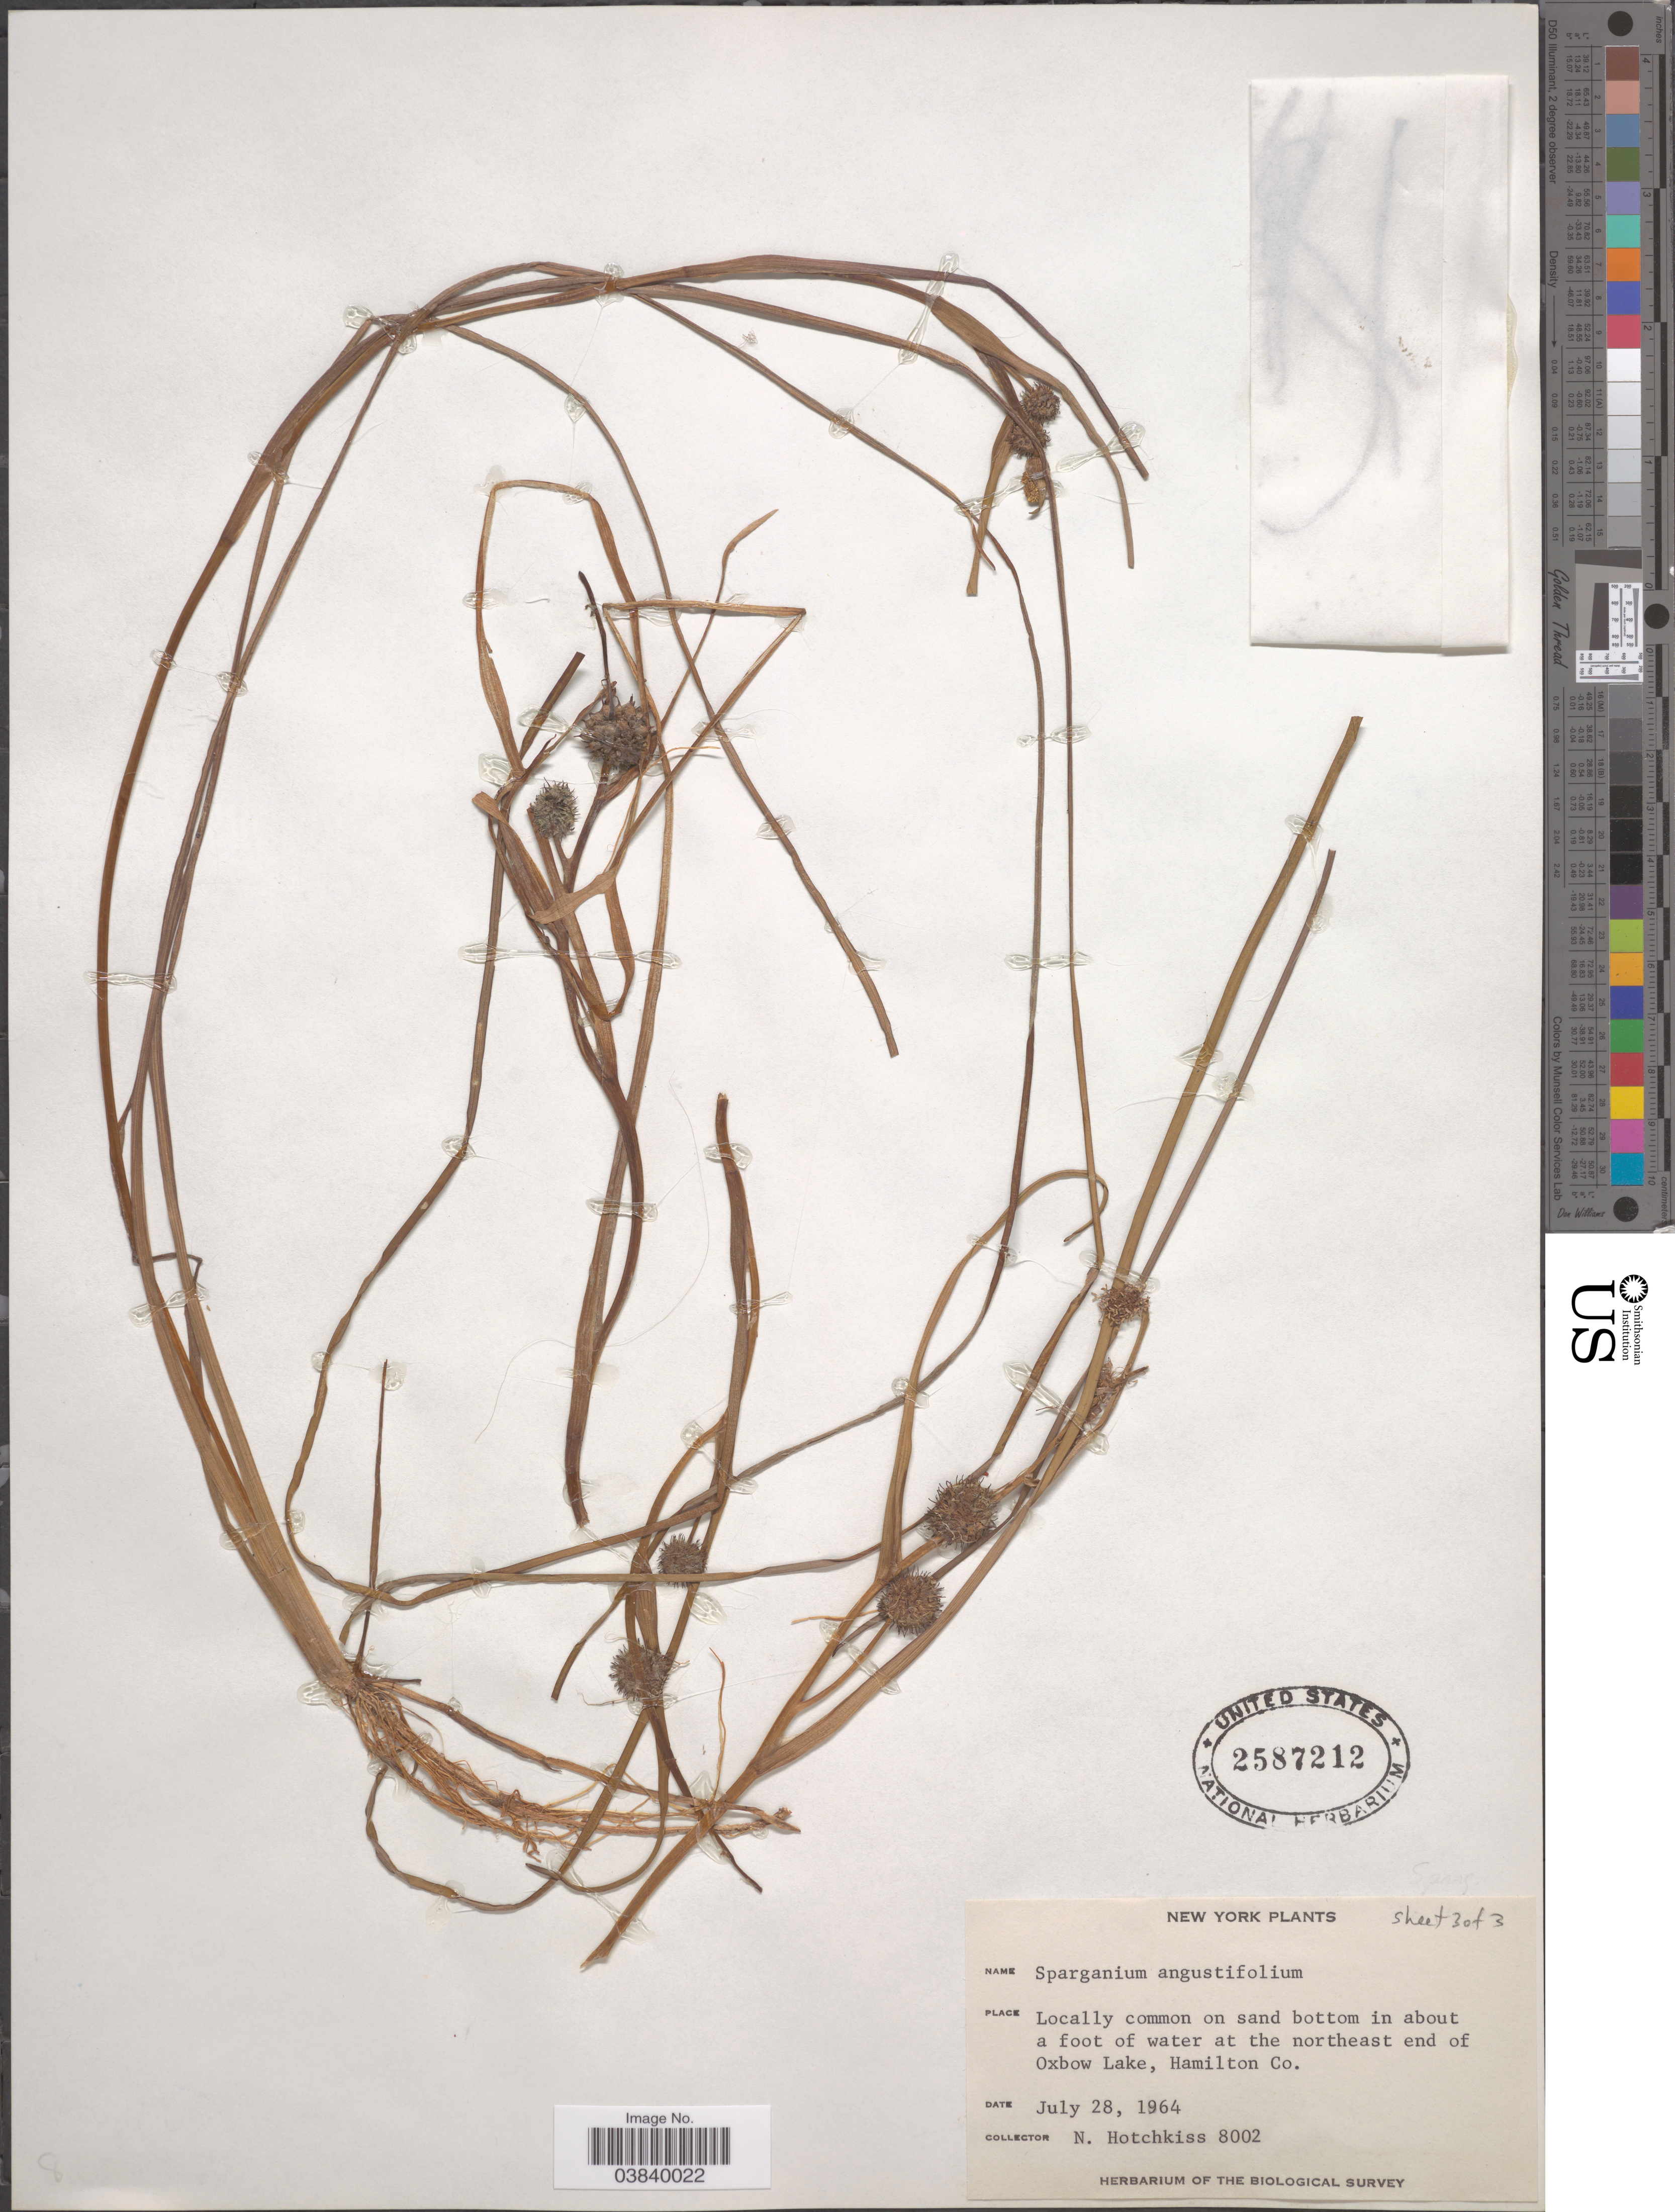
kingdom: Plantae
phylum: Tracheophyta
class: Liliopsida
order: Poales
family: Typhaceae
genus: Sparganium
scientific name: Sparganium angustifolium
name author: Michx.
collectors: N. Hotchkiss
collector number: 8002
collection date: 1964-07-28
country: United States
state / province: New York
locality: At the northeast end of Oxbow Lake, Hamilton Co.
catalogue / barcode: US 2587212